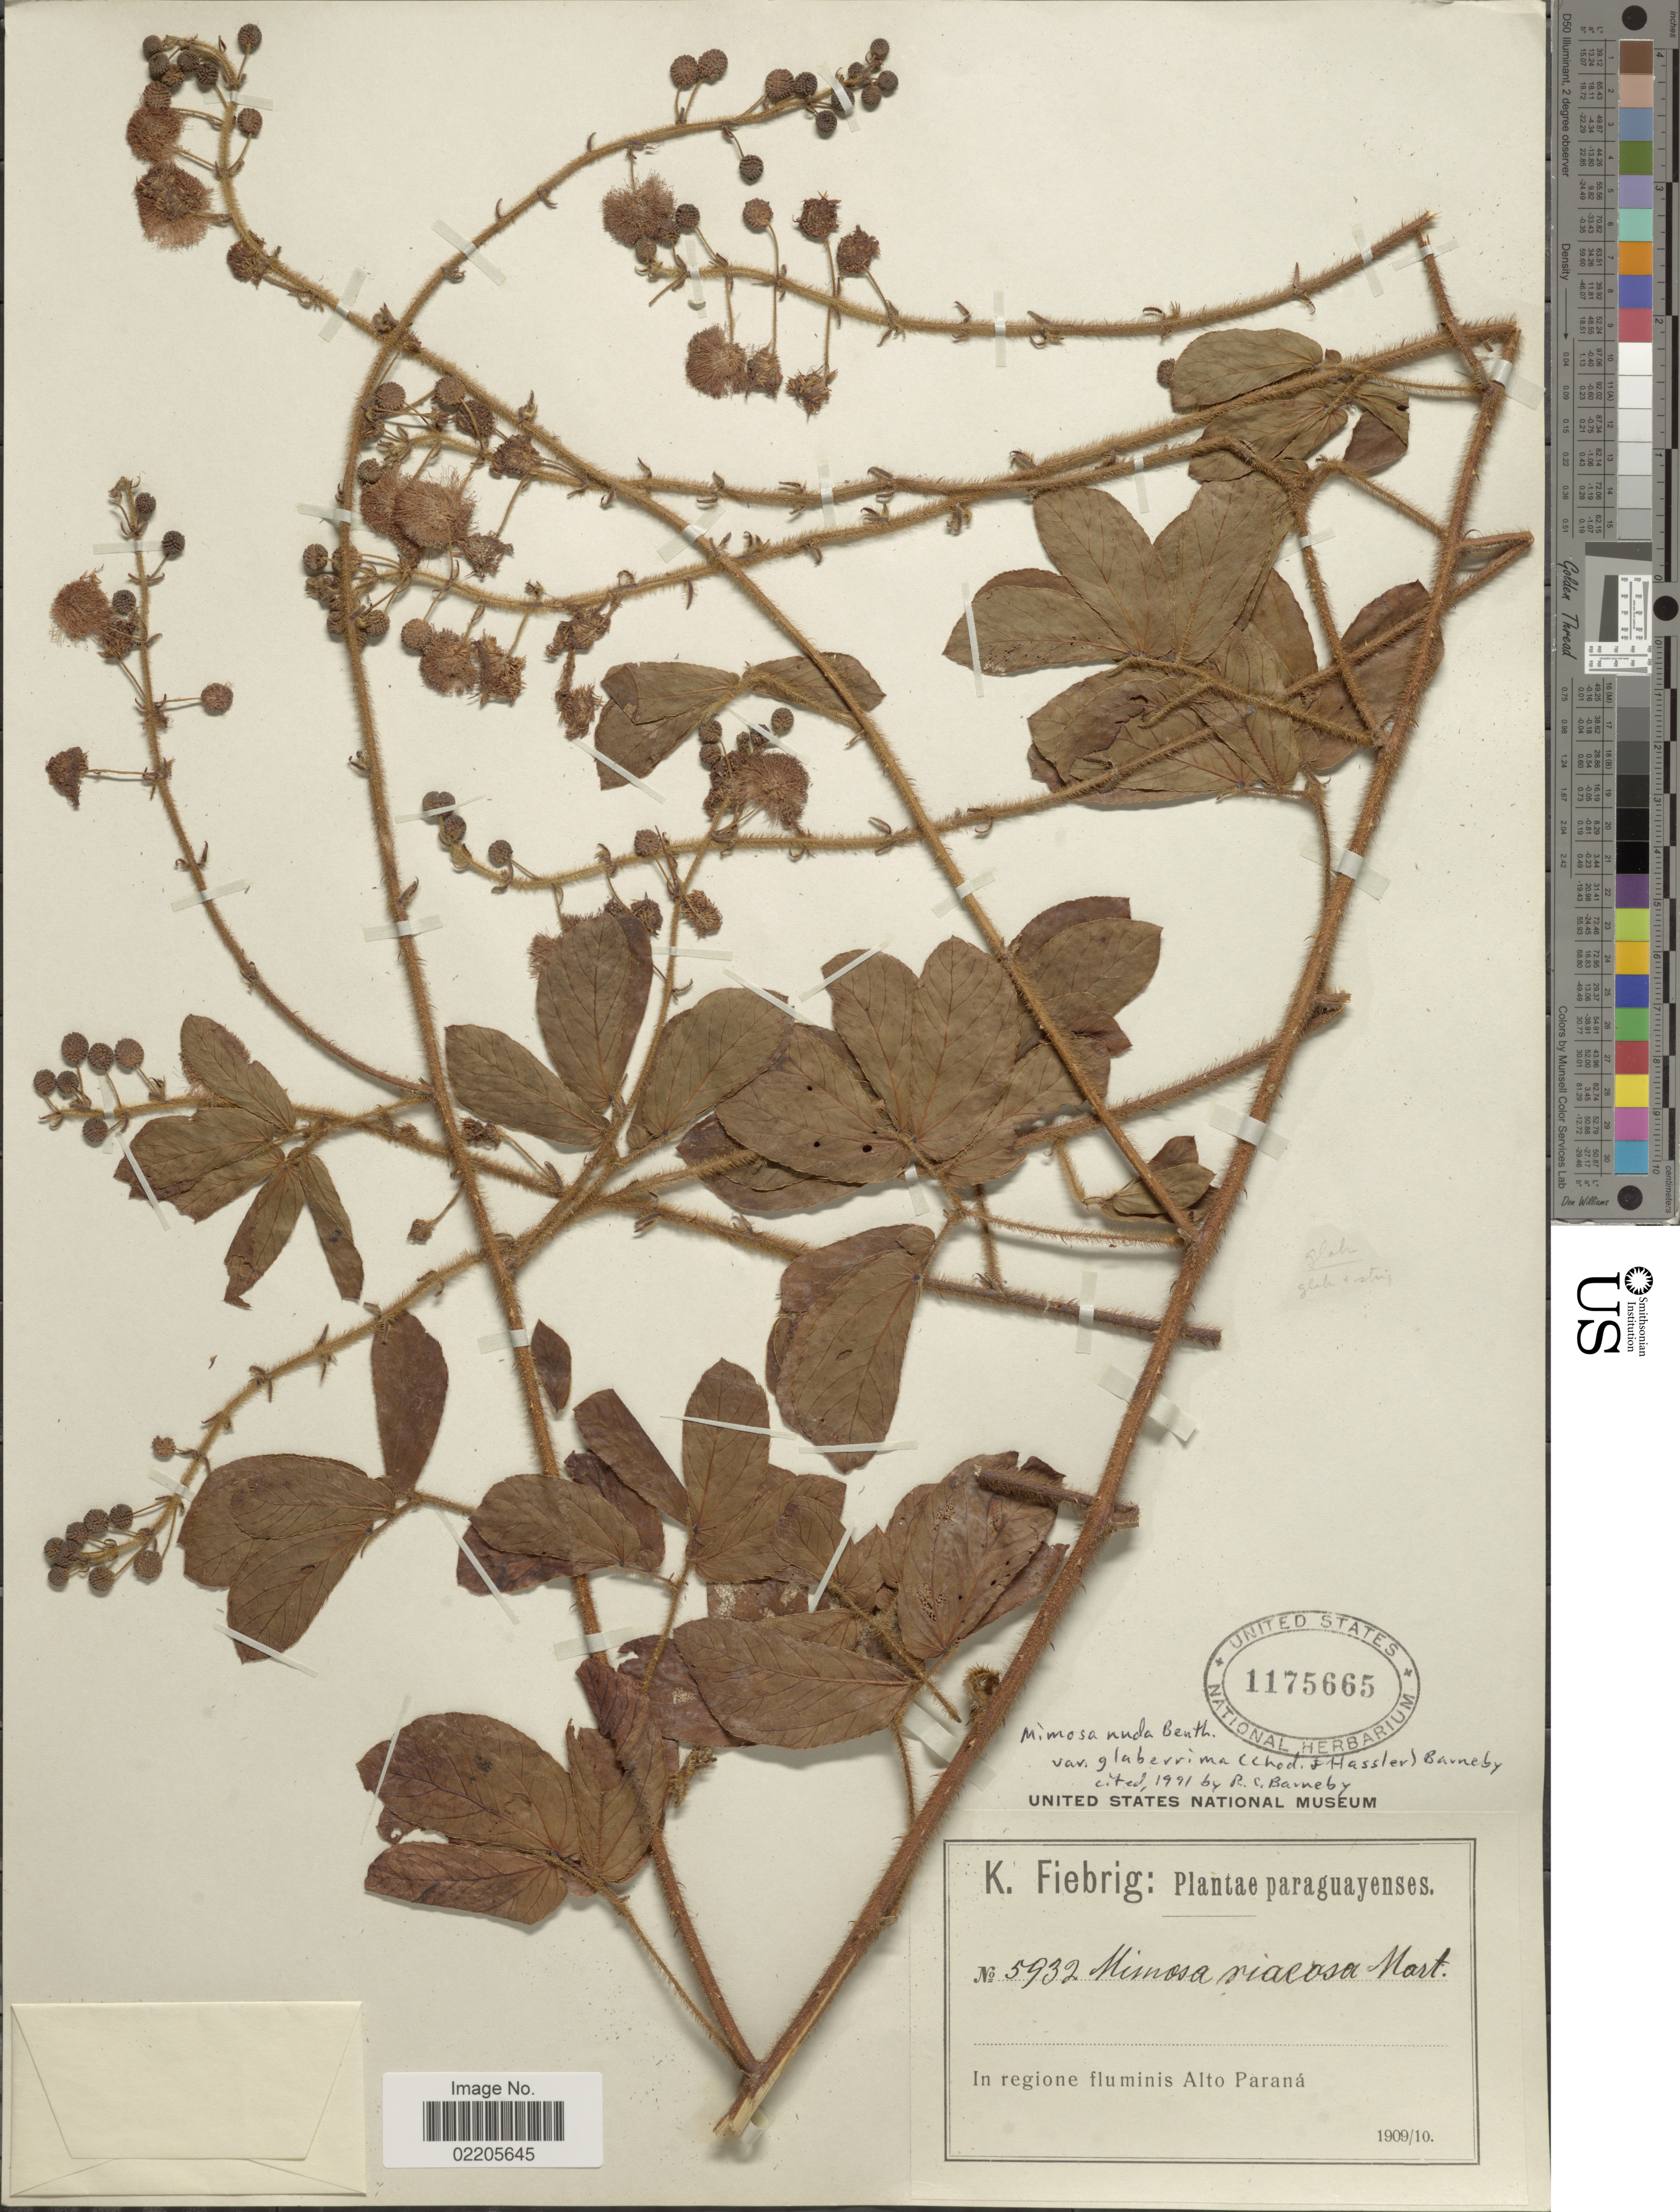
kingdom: Plantae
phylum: Tracheophyta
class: Magnoliopsida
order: Fabales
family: Fabaceae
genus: Mimosa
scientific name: Mimosa debilis var. debilis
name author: Humb. & Bonpl. ex Willd.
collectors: K. Fiebrig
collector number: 5932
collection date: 1909/1910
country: Paraguay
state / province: Alto Parana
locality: In regione fluminis Alto Parana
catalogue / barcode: US 1175665